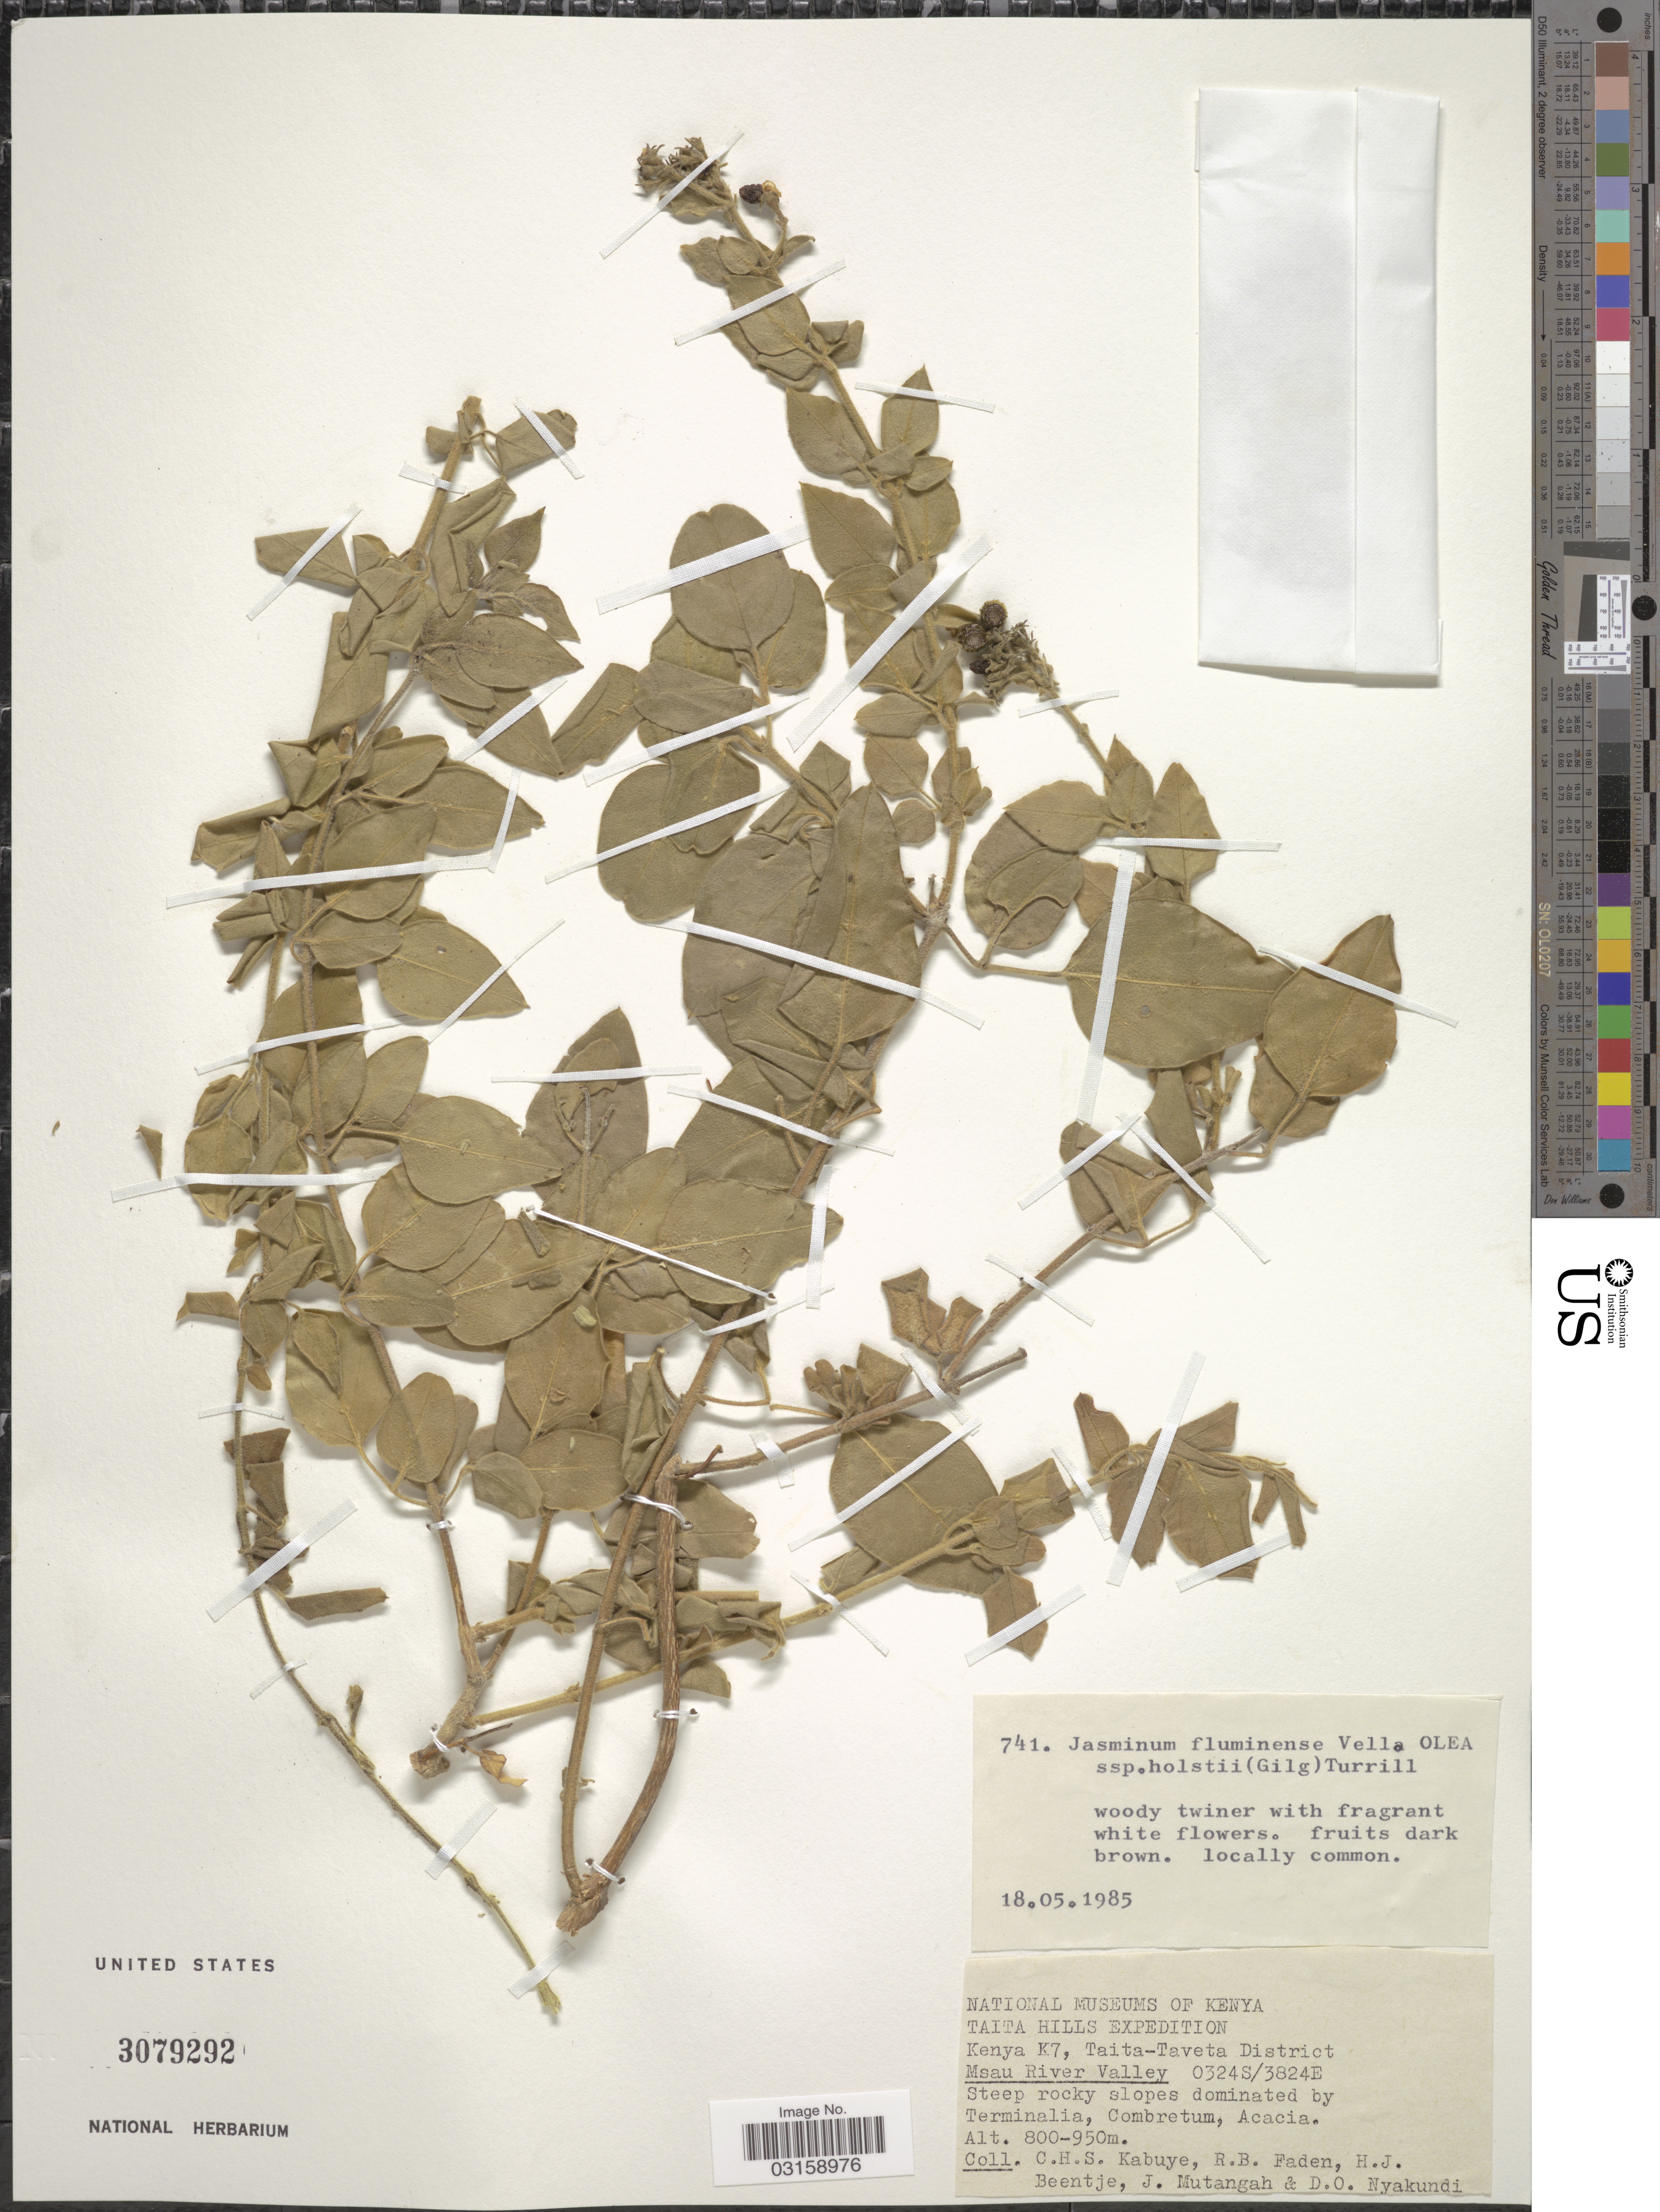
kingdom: Plantae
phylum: Tracheophyta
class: Magnoliopsida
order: Lamiales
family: Oleaceae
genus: Jasminum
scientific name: Jasminum fluminense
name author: Vell.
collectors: C. Kabuye, R. B. Faden, H. J. Beentje, J. Mutangah & D. Nyakundi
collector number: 741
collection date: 1985-05-18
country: Kenya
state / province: Taita Taveta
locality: Taita Hills. K7, Msau River Valley.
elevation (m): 800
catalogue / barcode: US 3079292